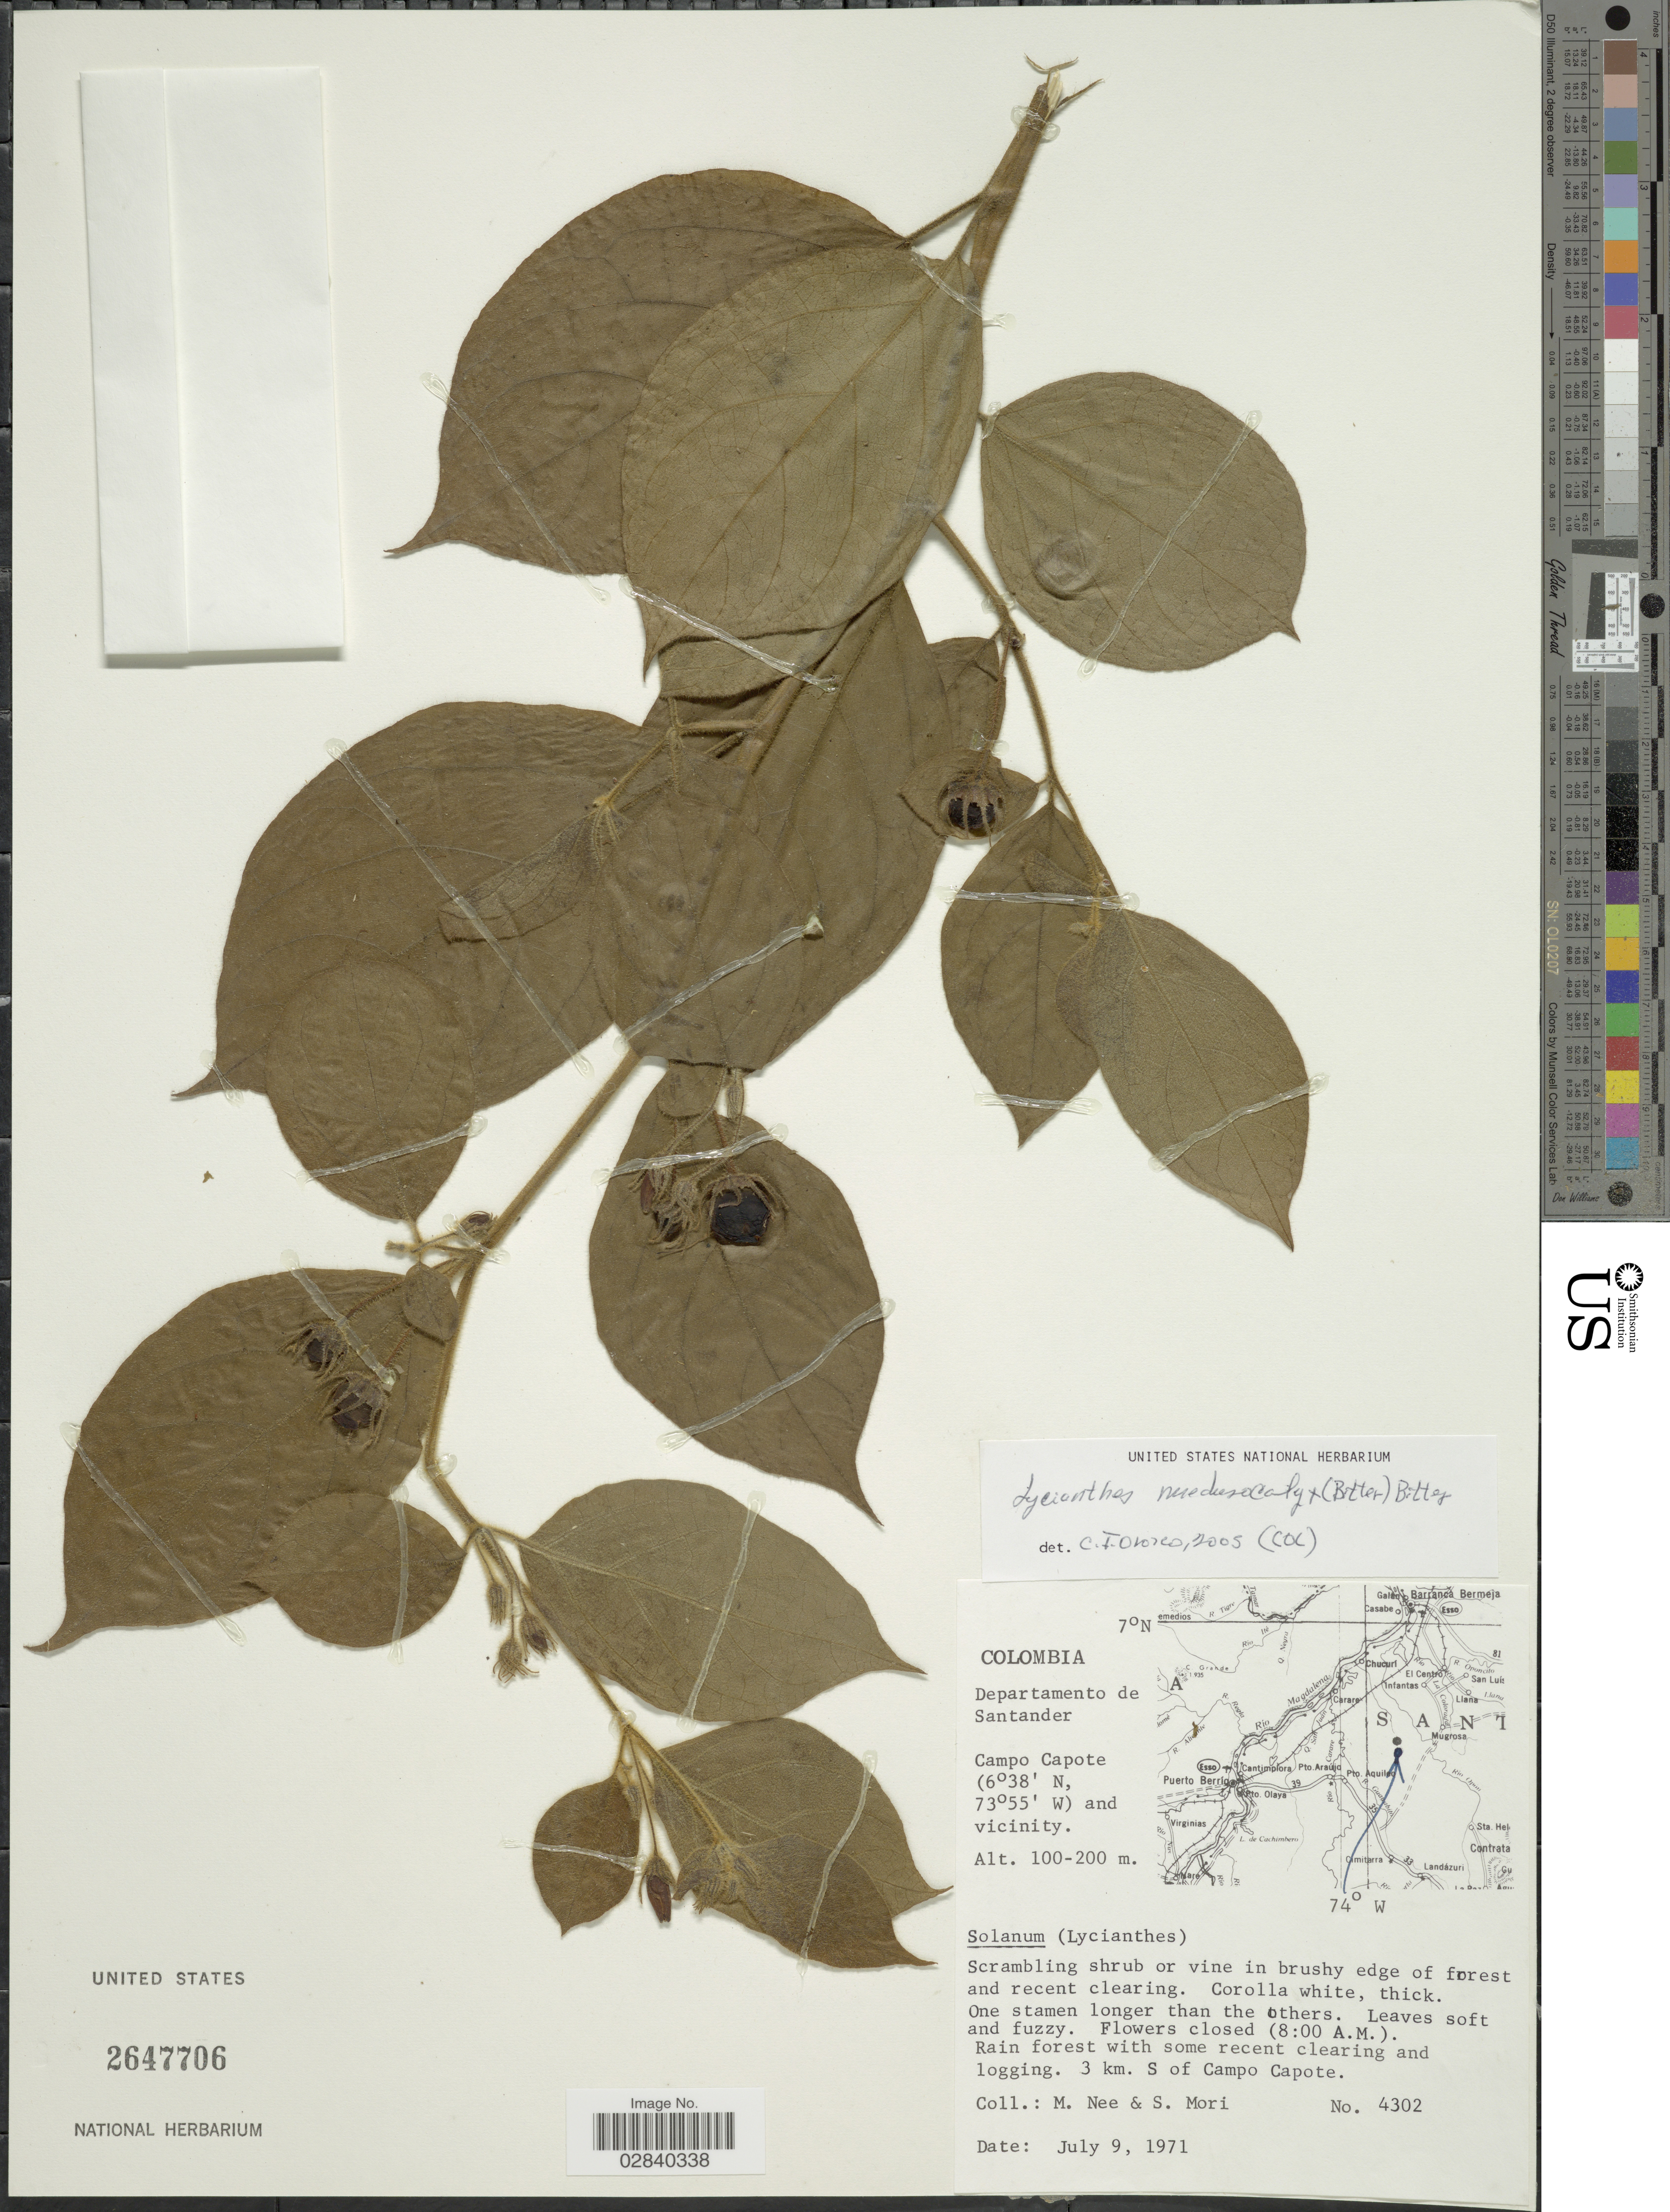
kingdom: Plantae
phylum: Tracheophyta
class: Magnoliopsida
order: Solanales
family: Solanaceae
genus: Lycianthes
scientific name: Lycianthes medusocalyx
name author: (Bitter) Bitter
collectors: M. Nee & S. Mori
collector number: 4302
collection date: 1971-07-09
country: Colombia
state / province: Santander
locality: Departamento de Santander. Campo Capote and vicinity.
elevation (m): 100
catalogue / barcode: US 2647706